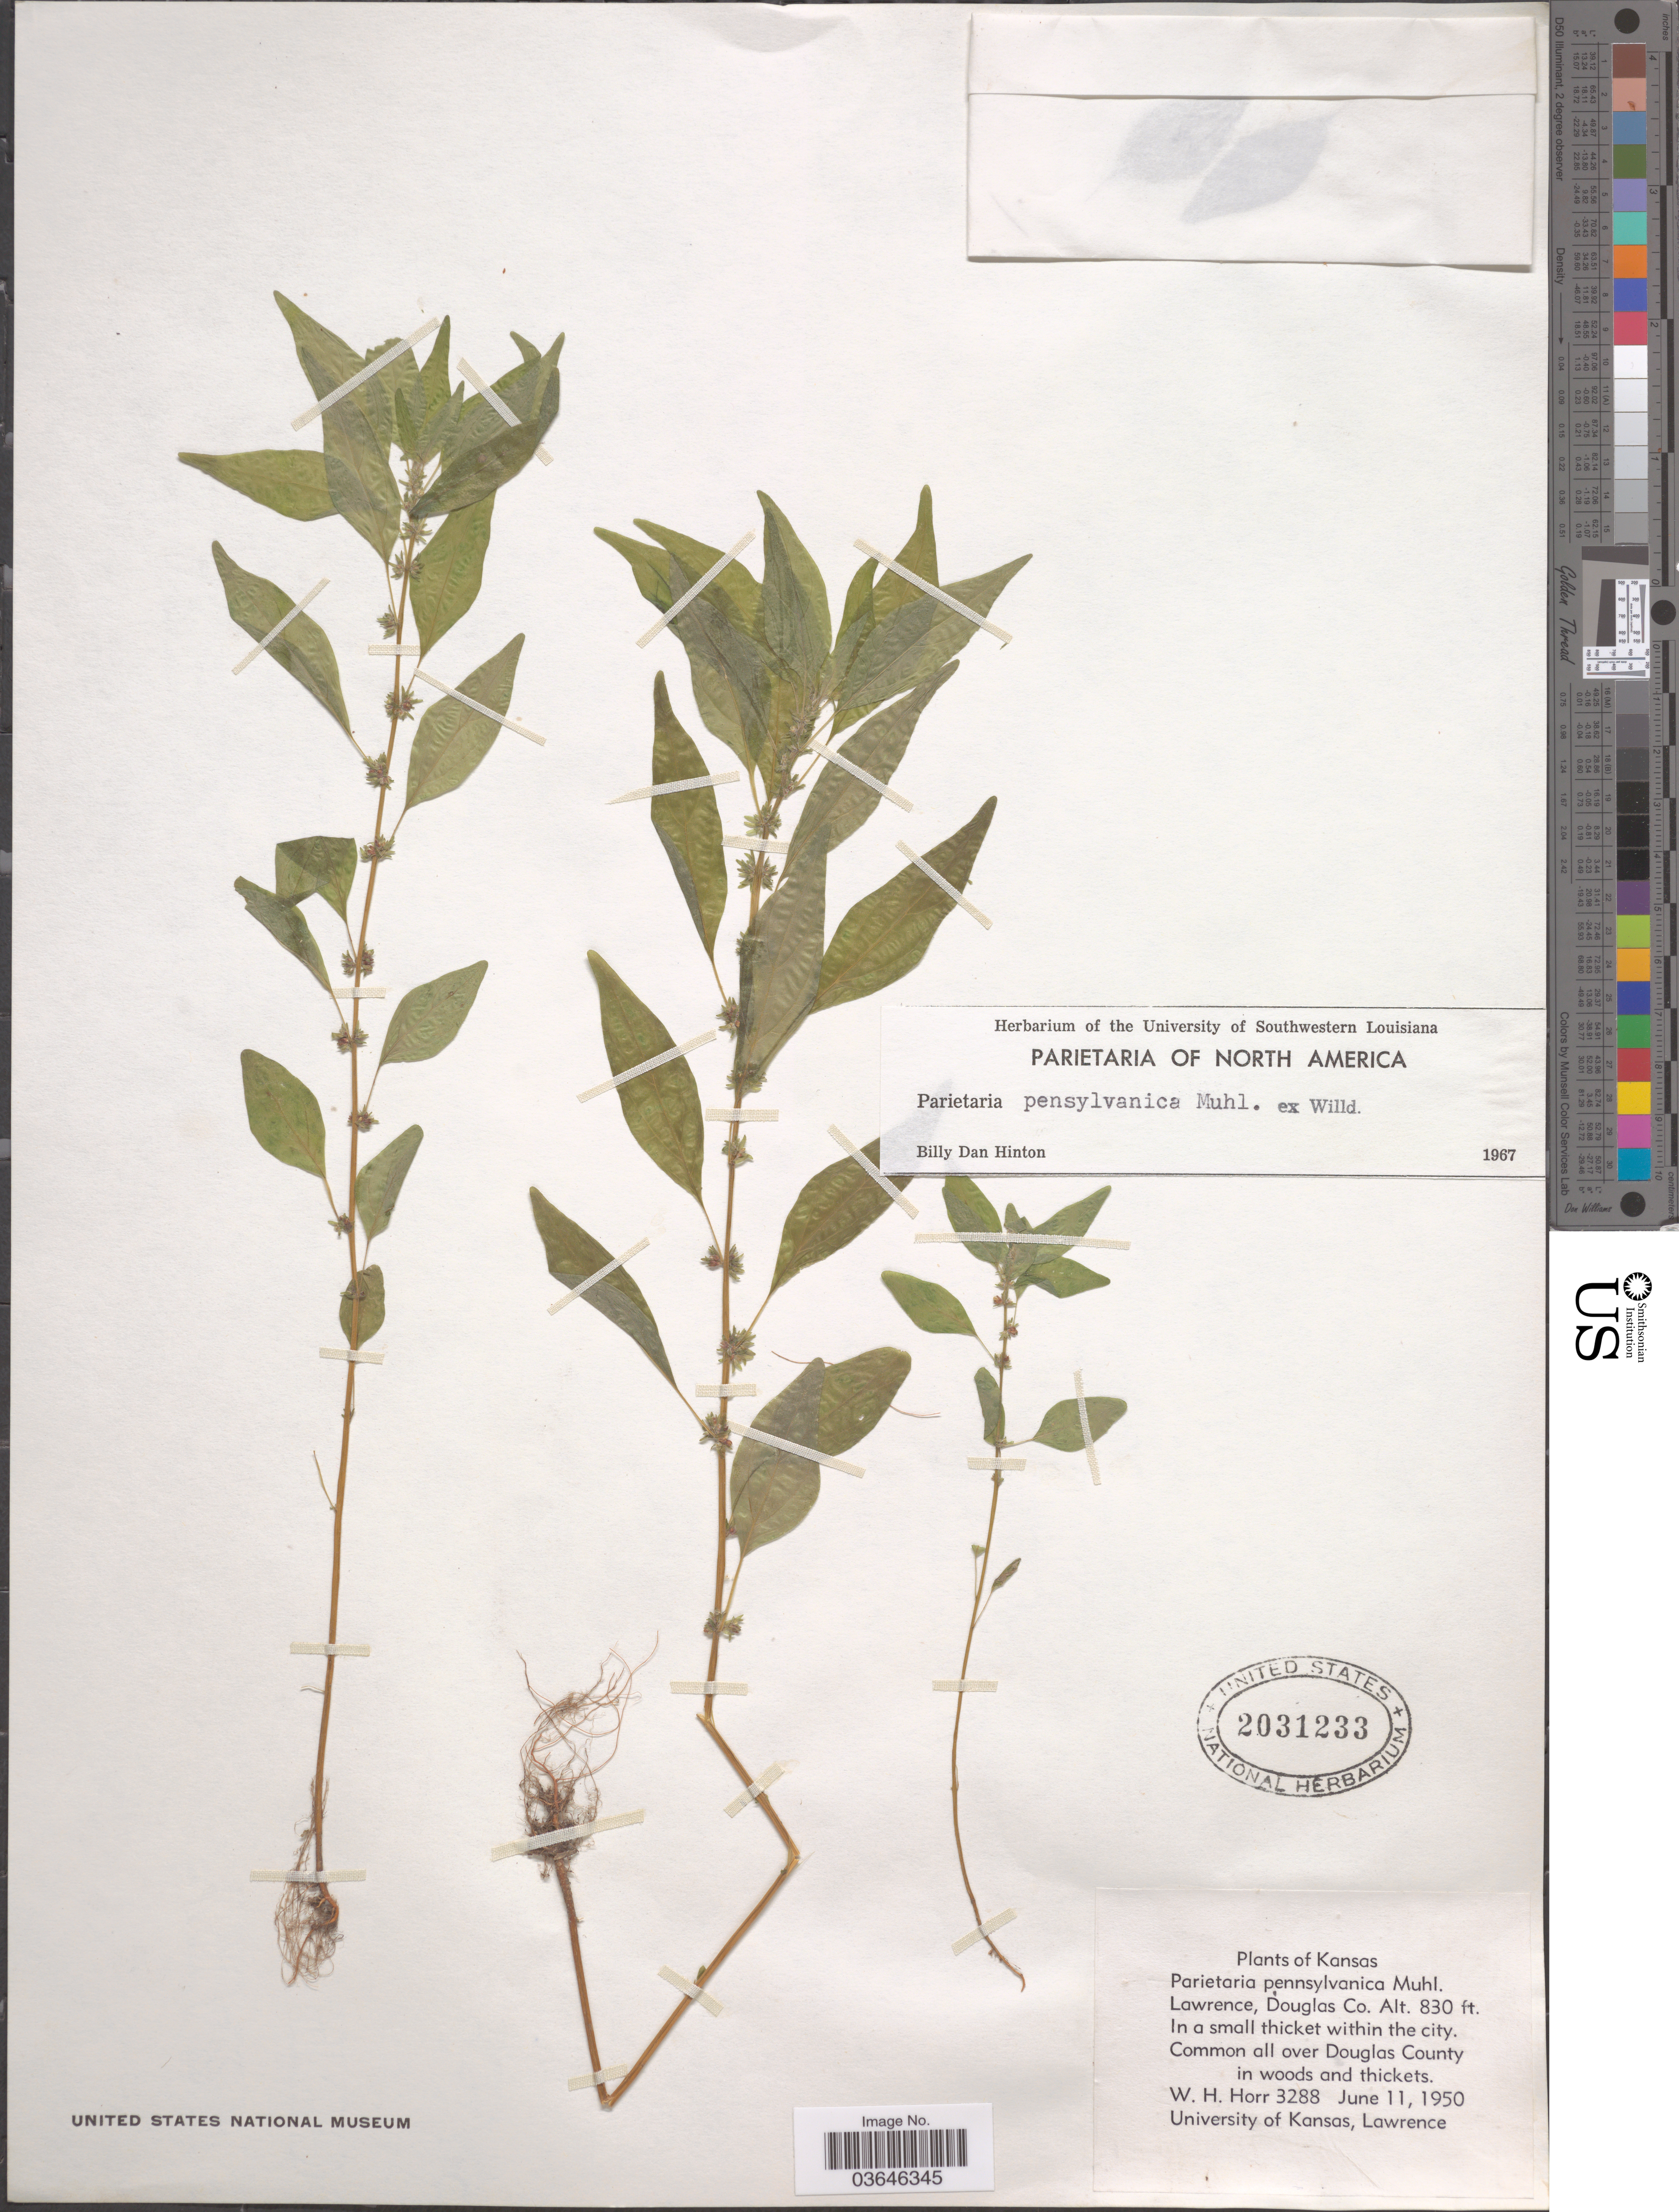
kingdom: Plantae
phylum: Tracheophyta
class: Magnoliopsida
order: Rosales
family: Urticaceae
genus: Parietaria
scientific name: Parietaria pensylvanica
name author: Muhl. ex Willd.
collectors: W. H. Horr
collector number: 3288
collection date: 1950-06-11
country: United States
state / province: Kansas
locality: Lawrence, Douglas Co.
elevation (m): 253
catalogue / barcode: US 2031233